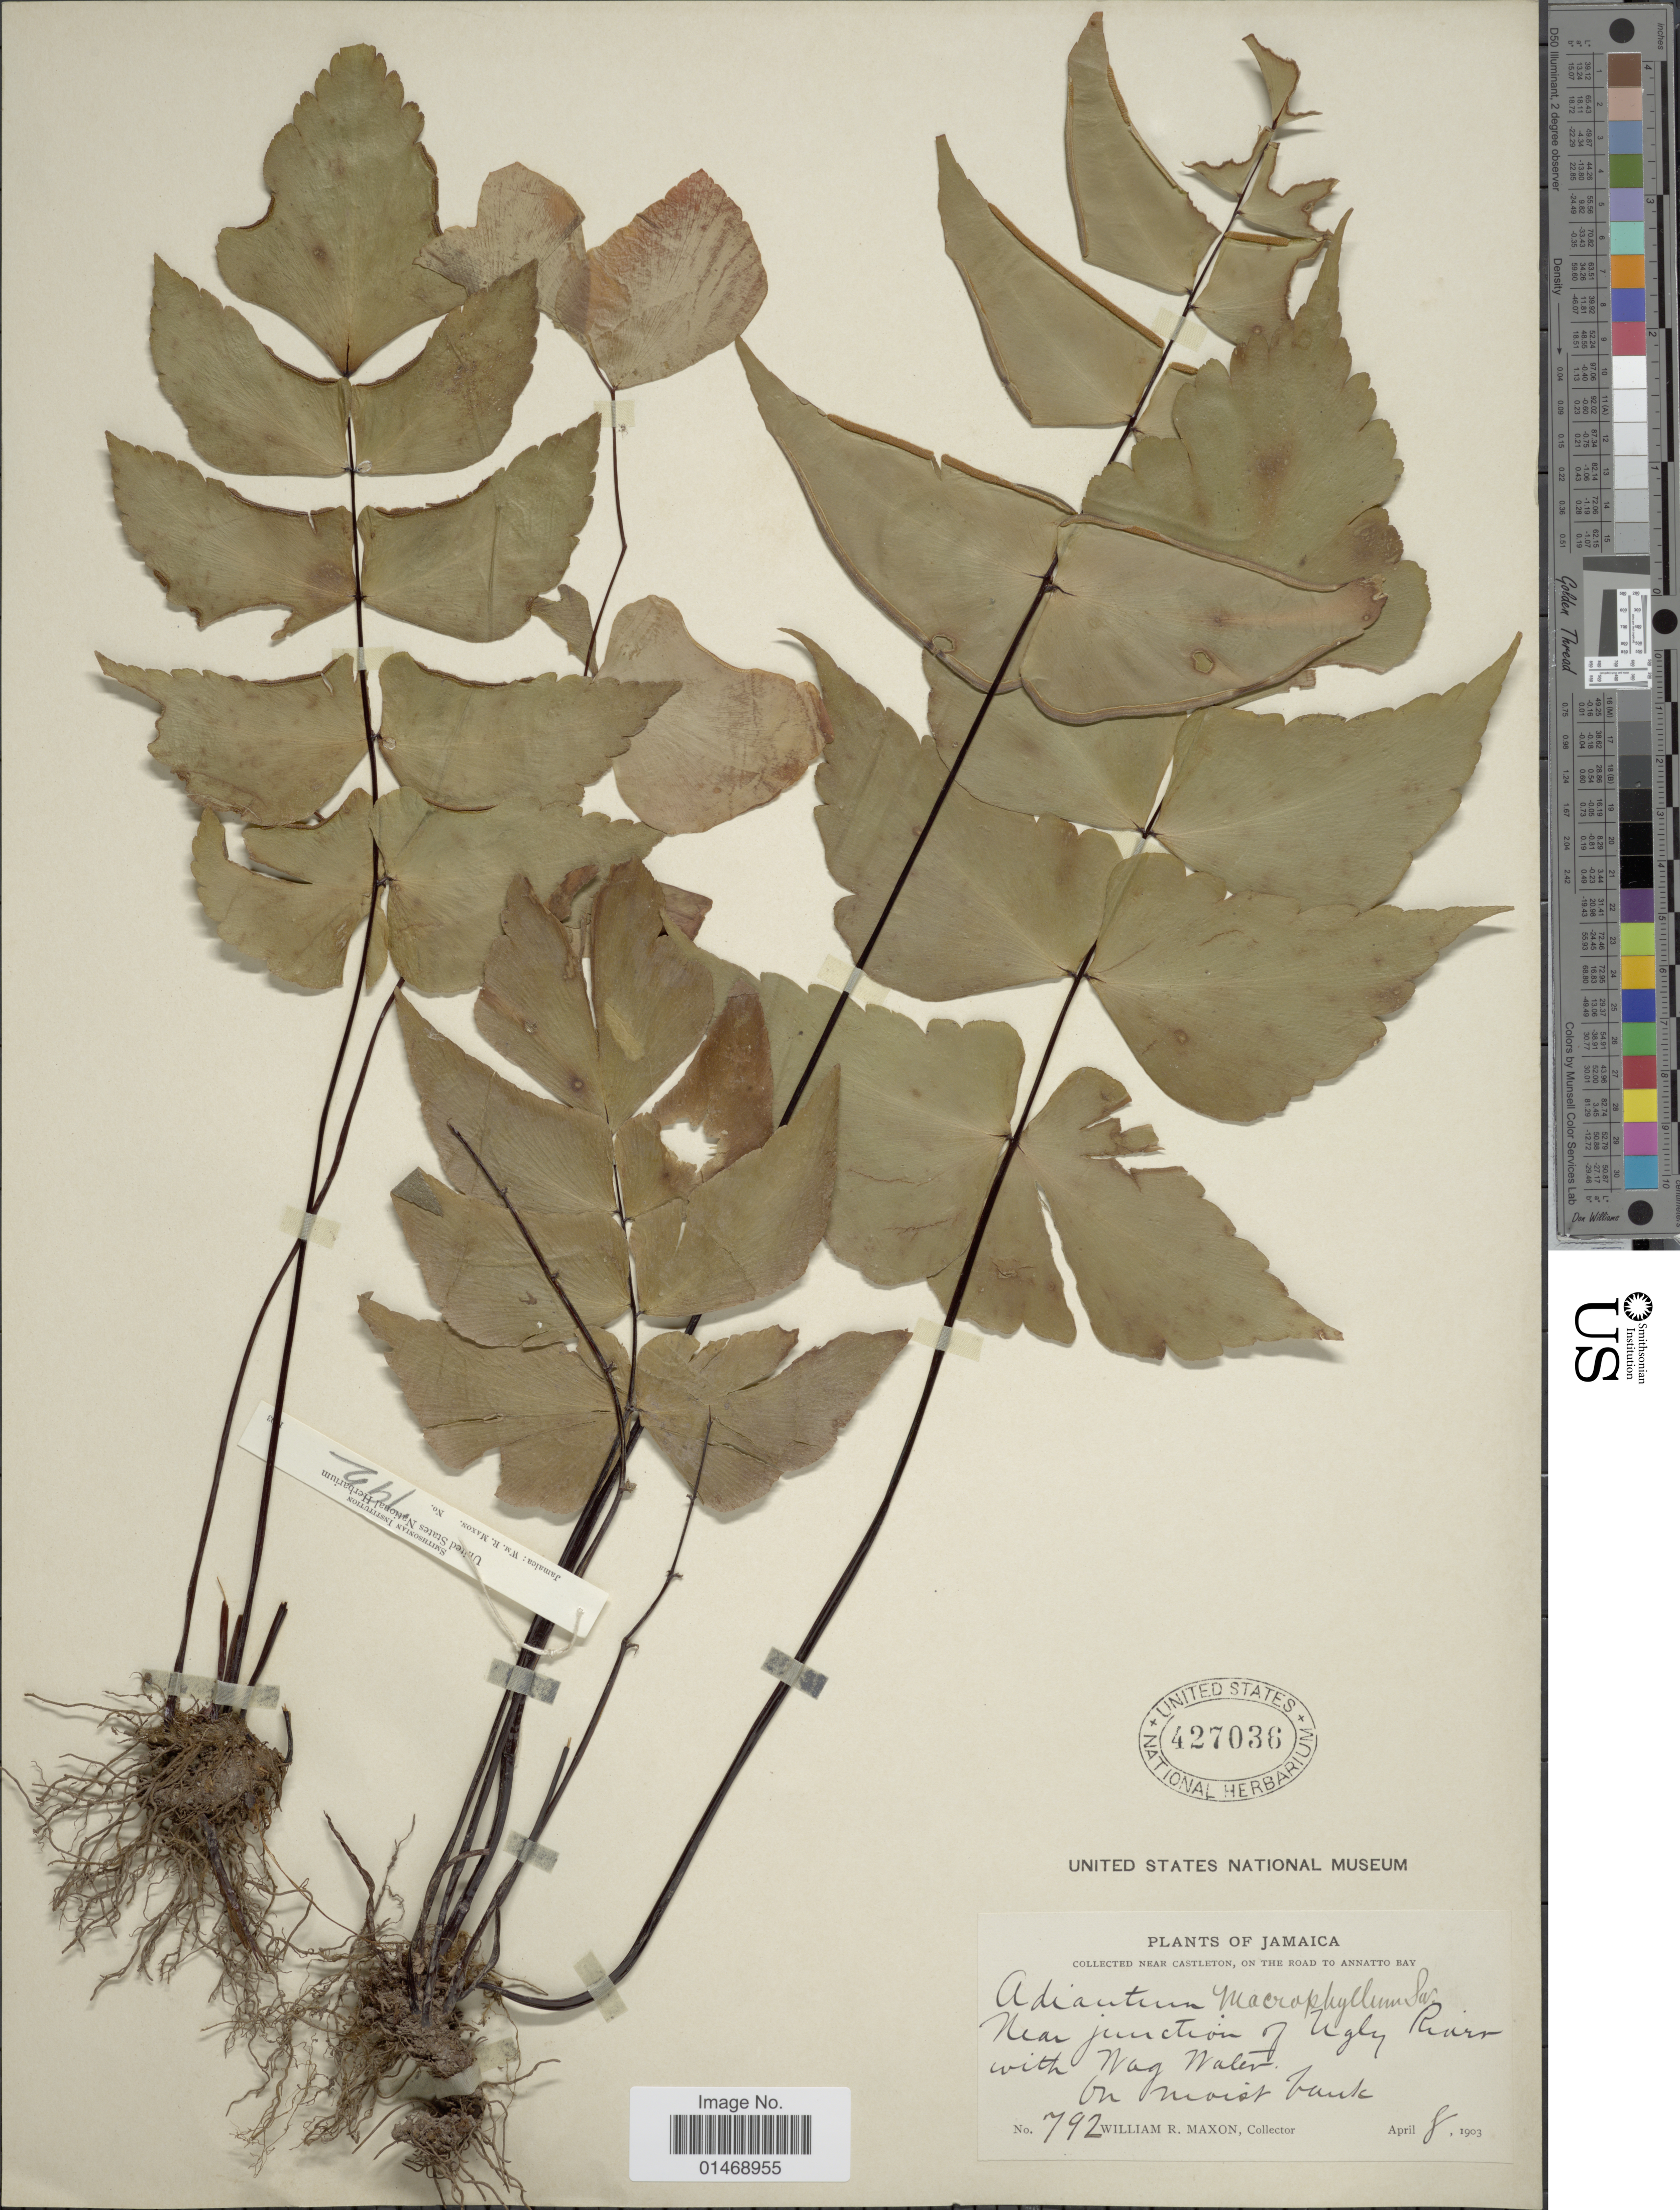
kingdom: Plantae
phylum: Tracheophyta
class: Polypodiopsida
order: Polypodiales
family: Pteridaceae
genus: Adiantum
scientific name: Adiantum macrophyllum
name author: Sw.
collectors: W. R. Maxon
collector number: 792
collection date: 1903-04-08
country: Jamaica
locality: Near Castleton, on the road to Annatto Bay. Near junction of Ugly River with Wag Water.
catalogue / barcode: US 427036